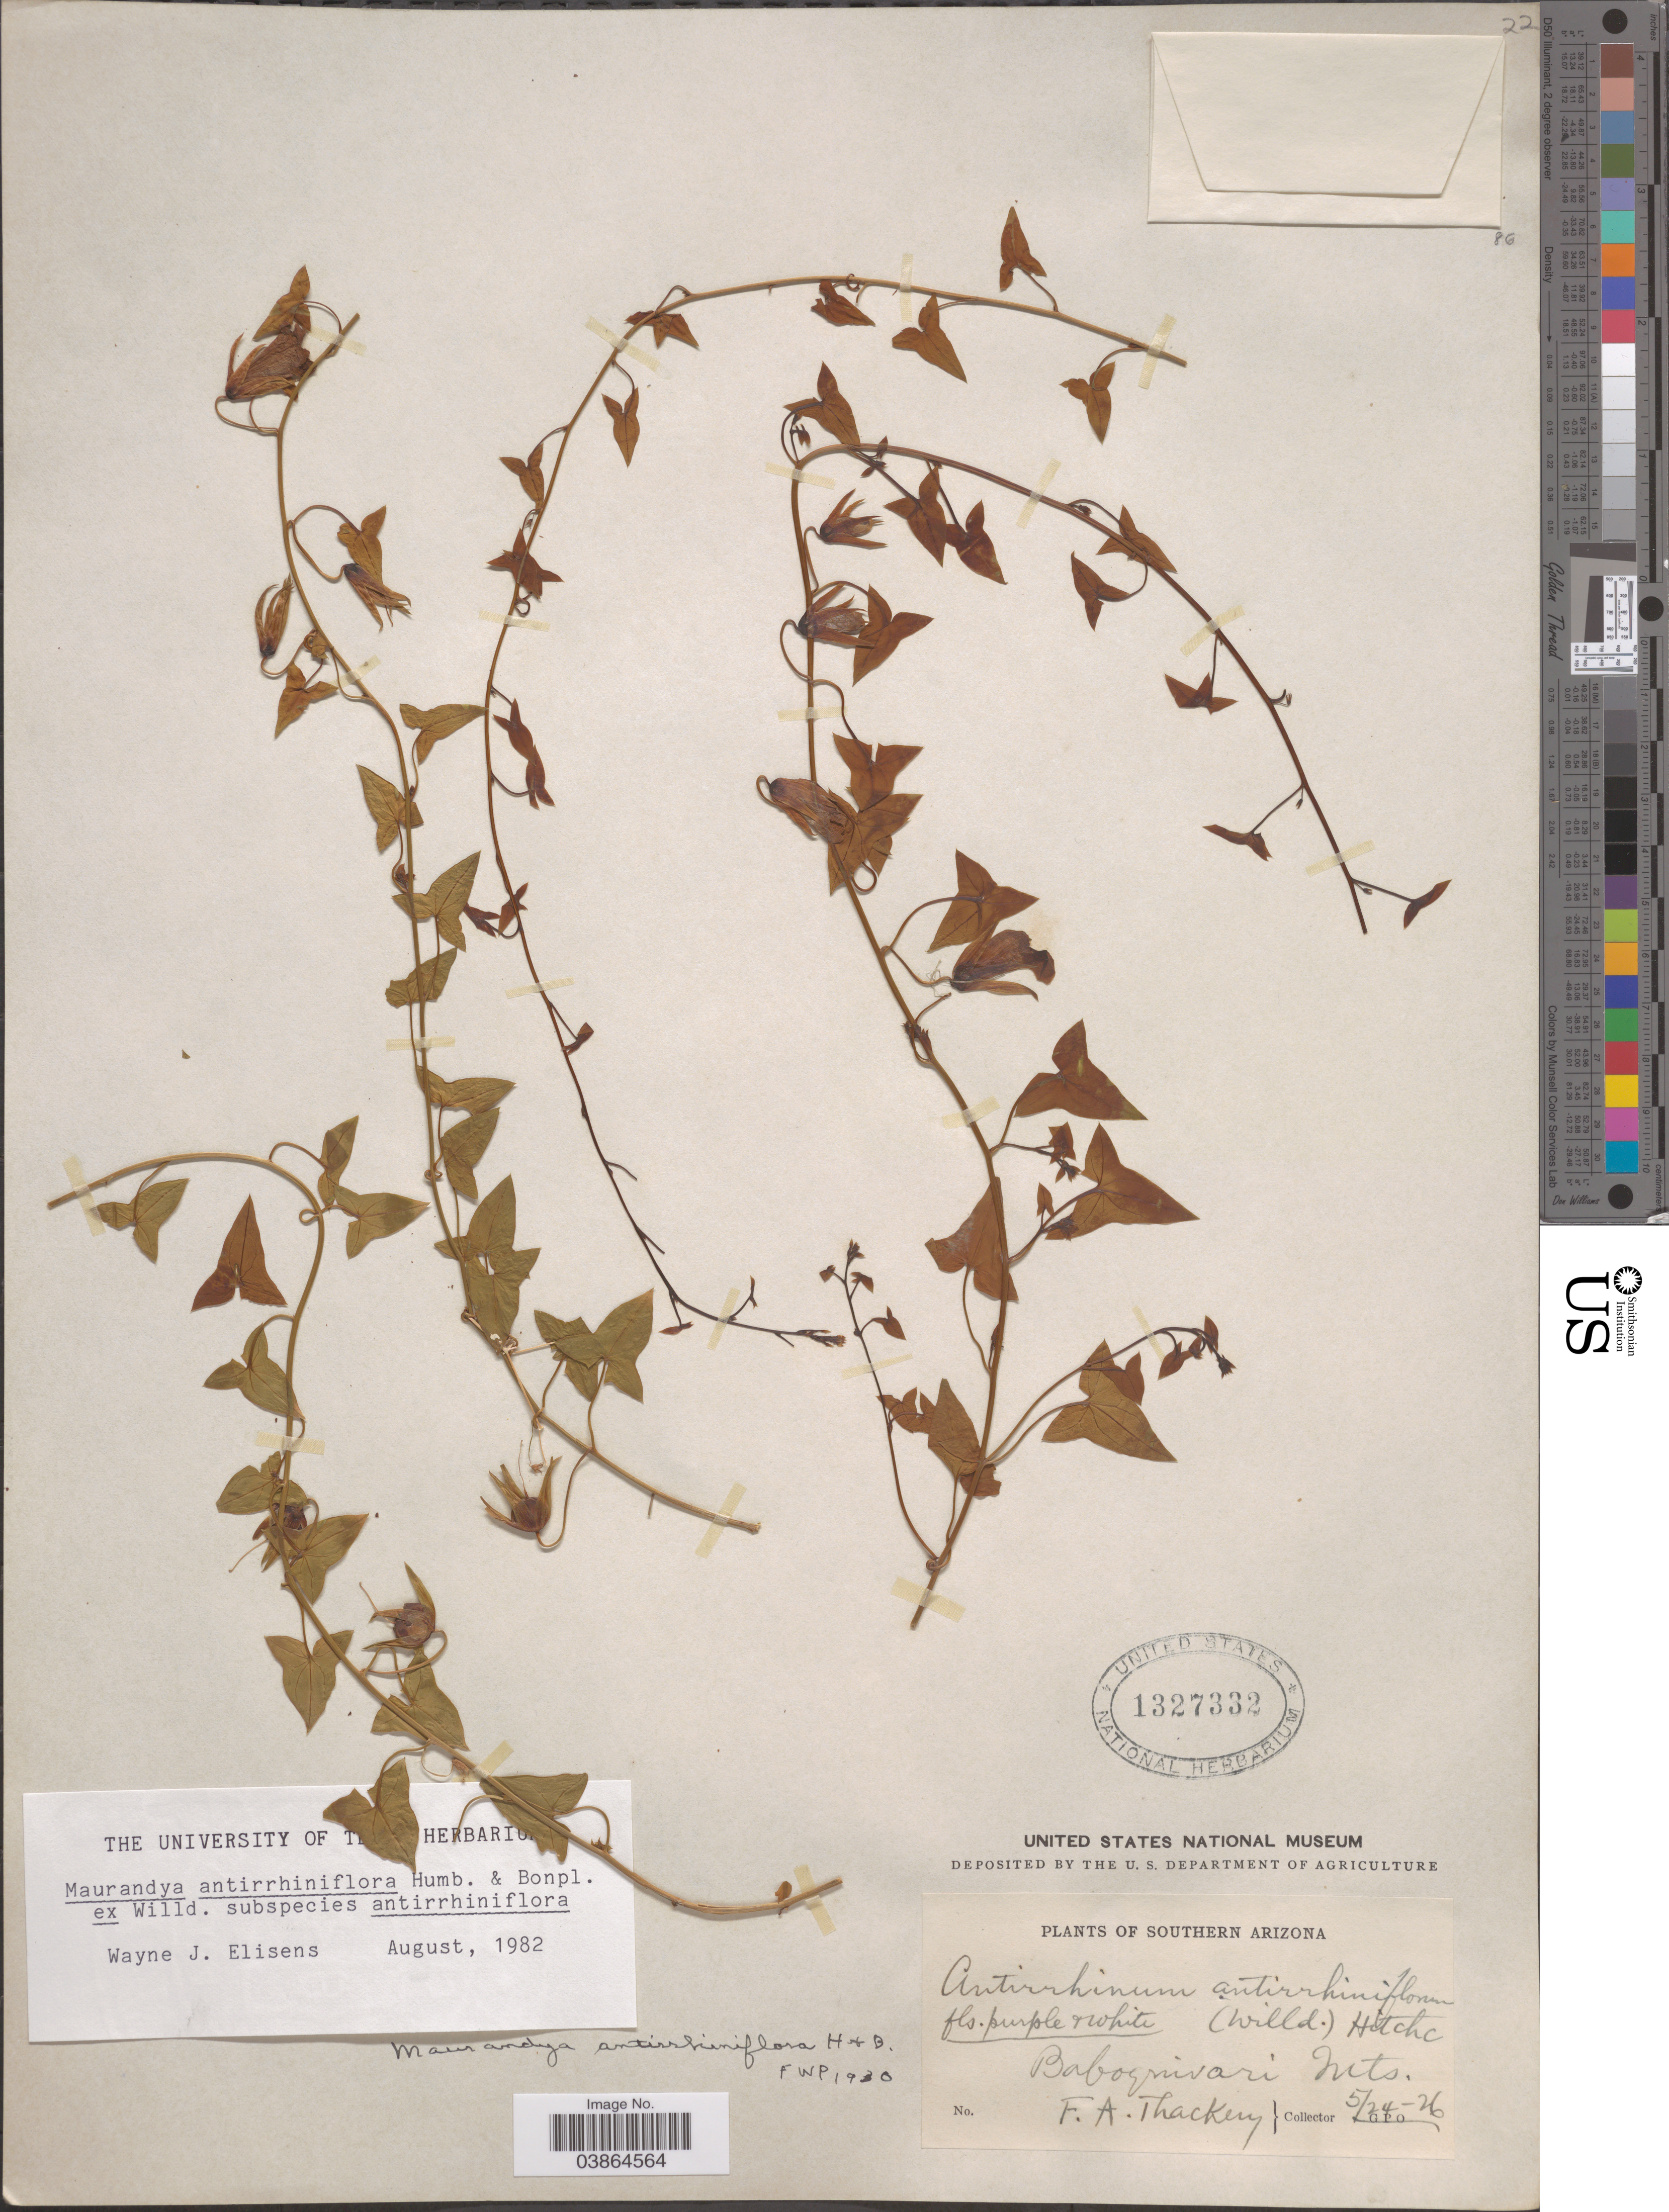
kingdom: Plantae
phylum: Tracheophyta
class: Magnoliopsida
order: Lamiales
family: Plantaginaceae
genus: Maurandya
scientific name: Maurandya antirrhiniflora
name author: Humb. & Bonpl. ex Willd.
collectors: F. Thackery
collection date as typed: Transcribed d/m/y: 24/5/26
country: United States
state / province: Arizona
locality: Southern Arizona. Baboquivari Mts.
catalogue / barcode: US 1327332